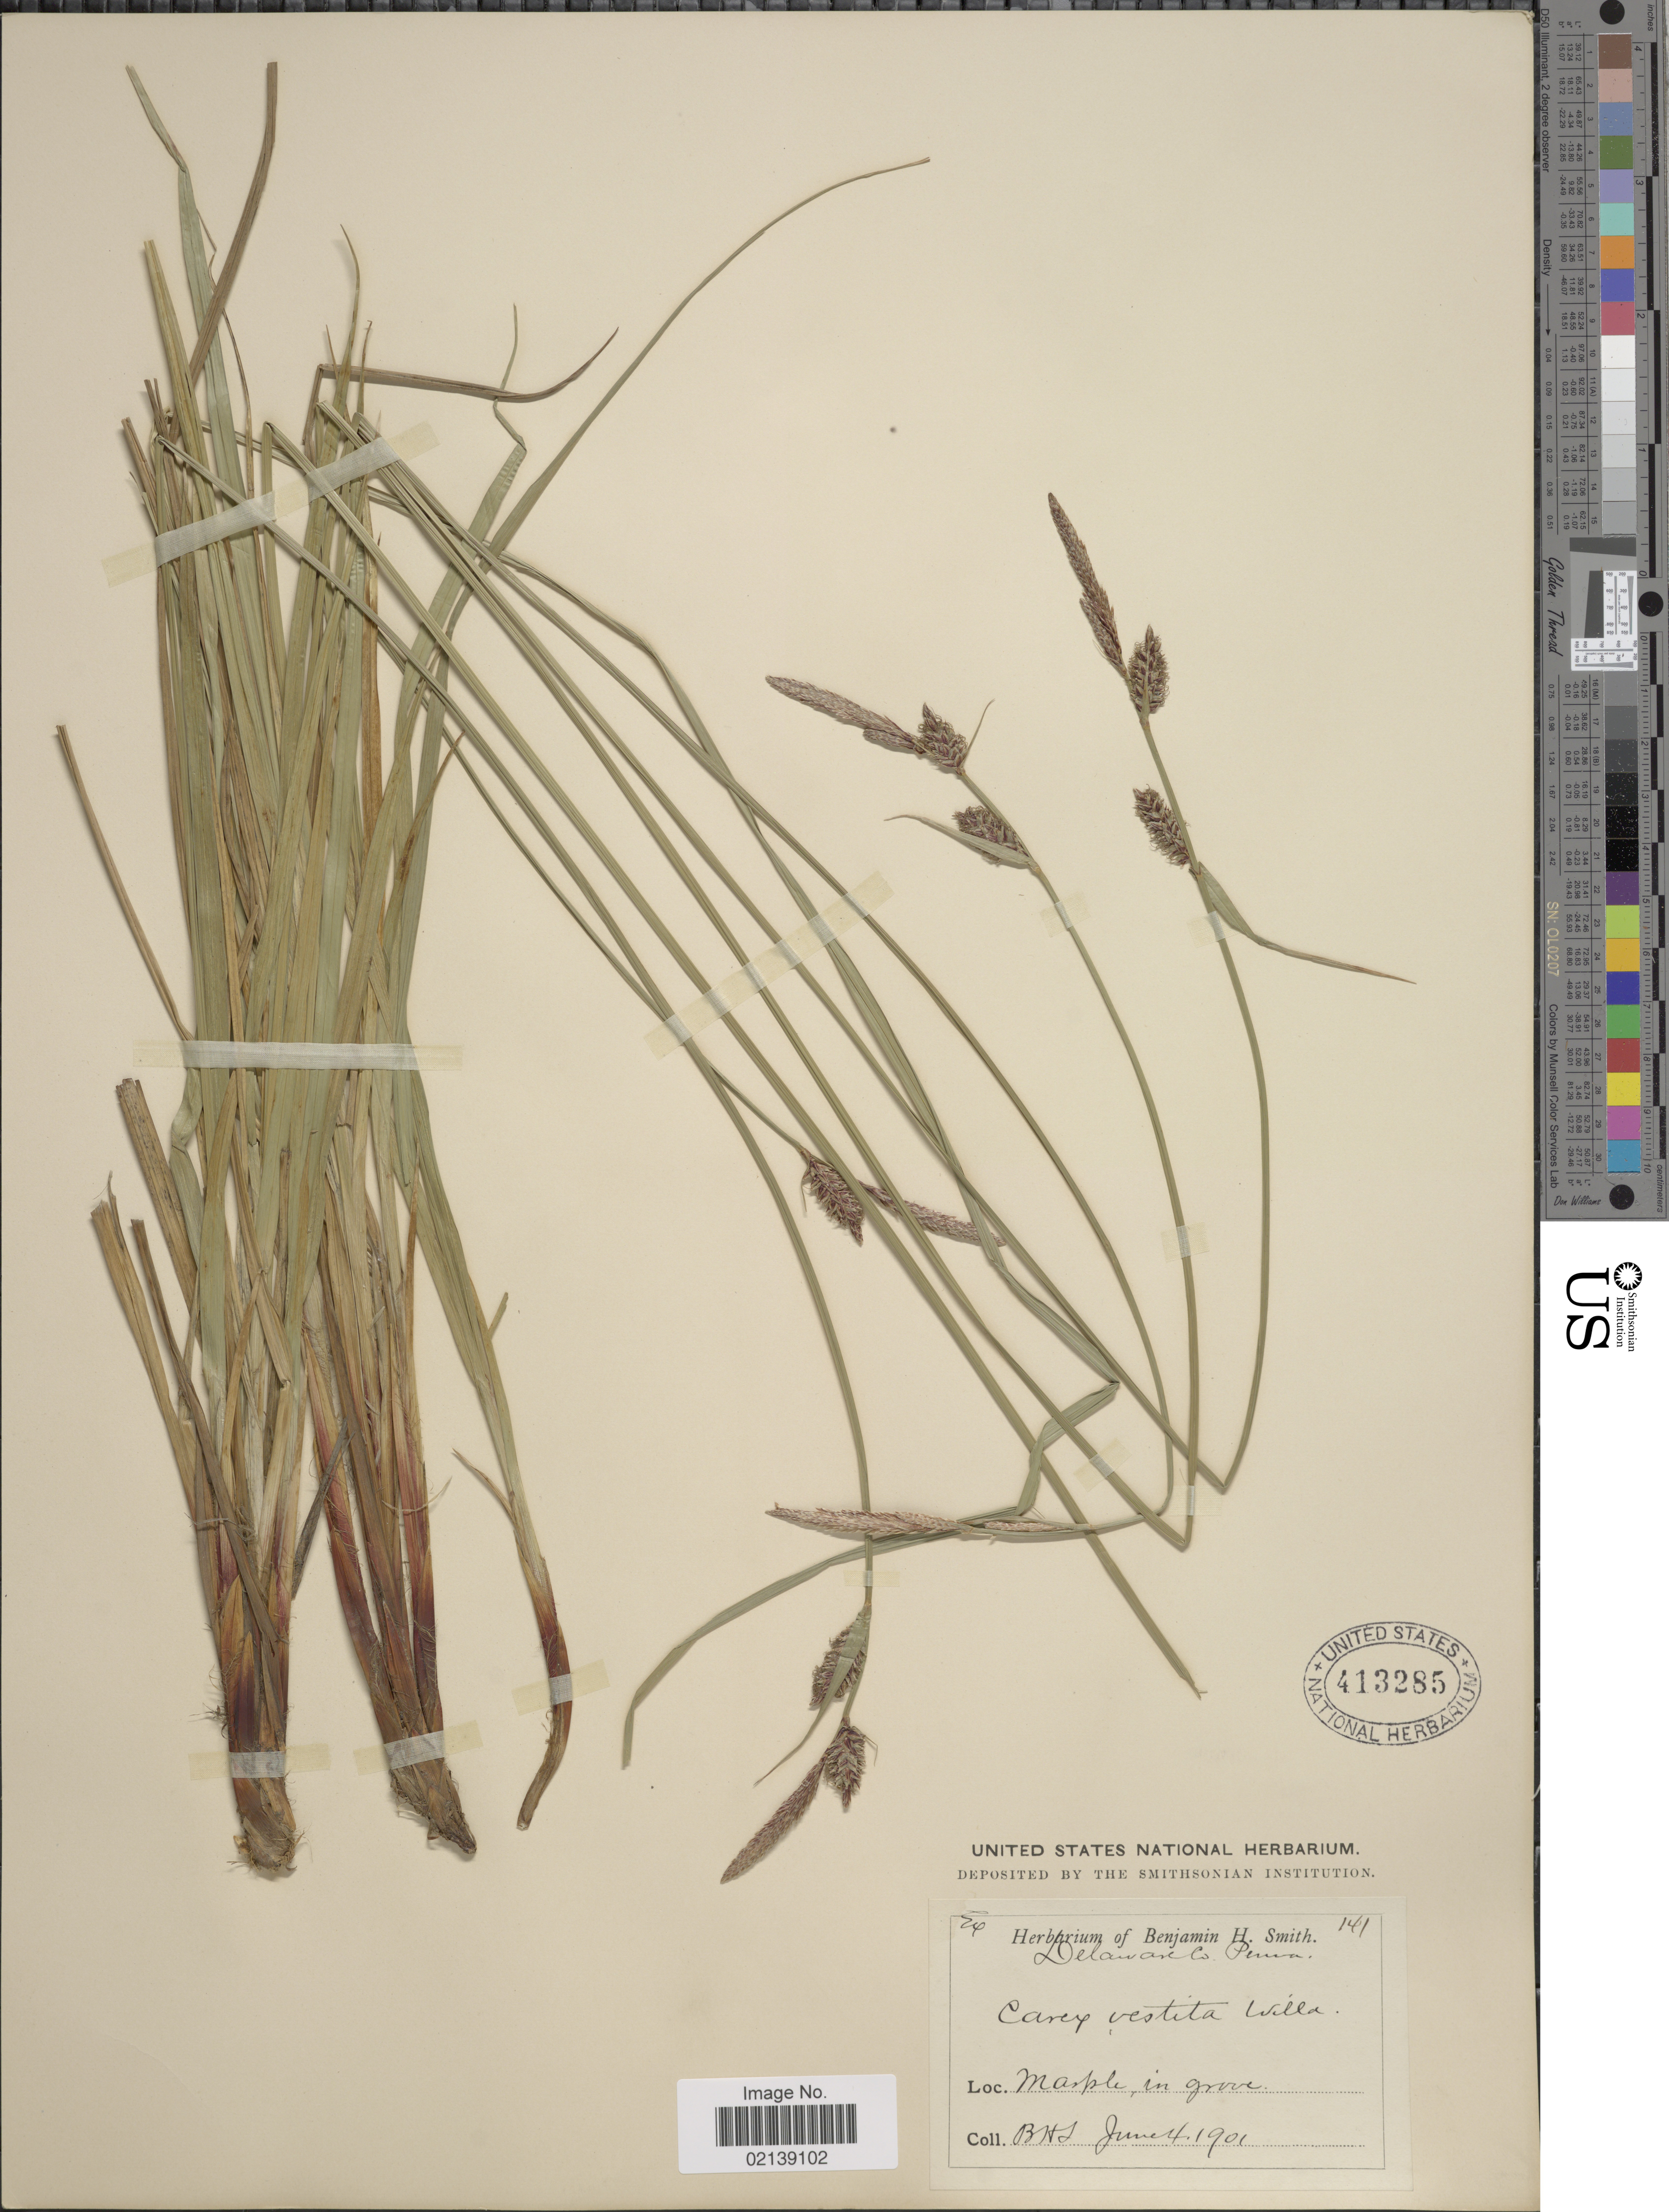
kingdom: Plantae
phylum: Tracheophyta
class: Liliopsida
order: Poales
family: Cyperaceae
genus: Carex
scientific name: Carex vestita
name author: Willd.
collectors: B. H. Smith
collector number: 141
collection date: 1901-06-04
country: United States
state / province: Pennsylvania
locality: Delaware Co, Maple, in grove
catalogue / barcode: US 413285